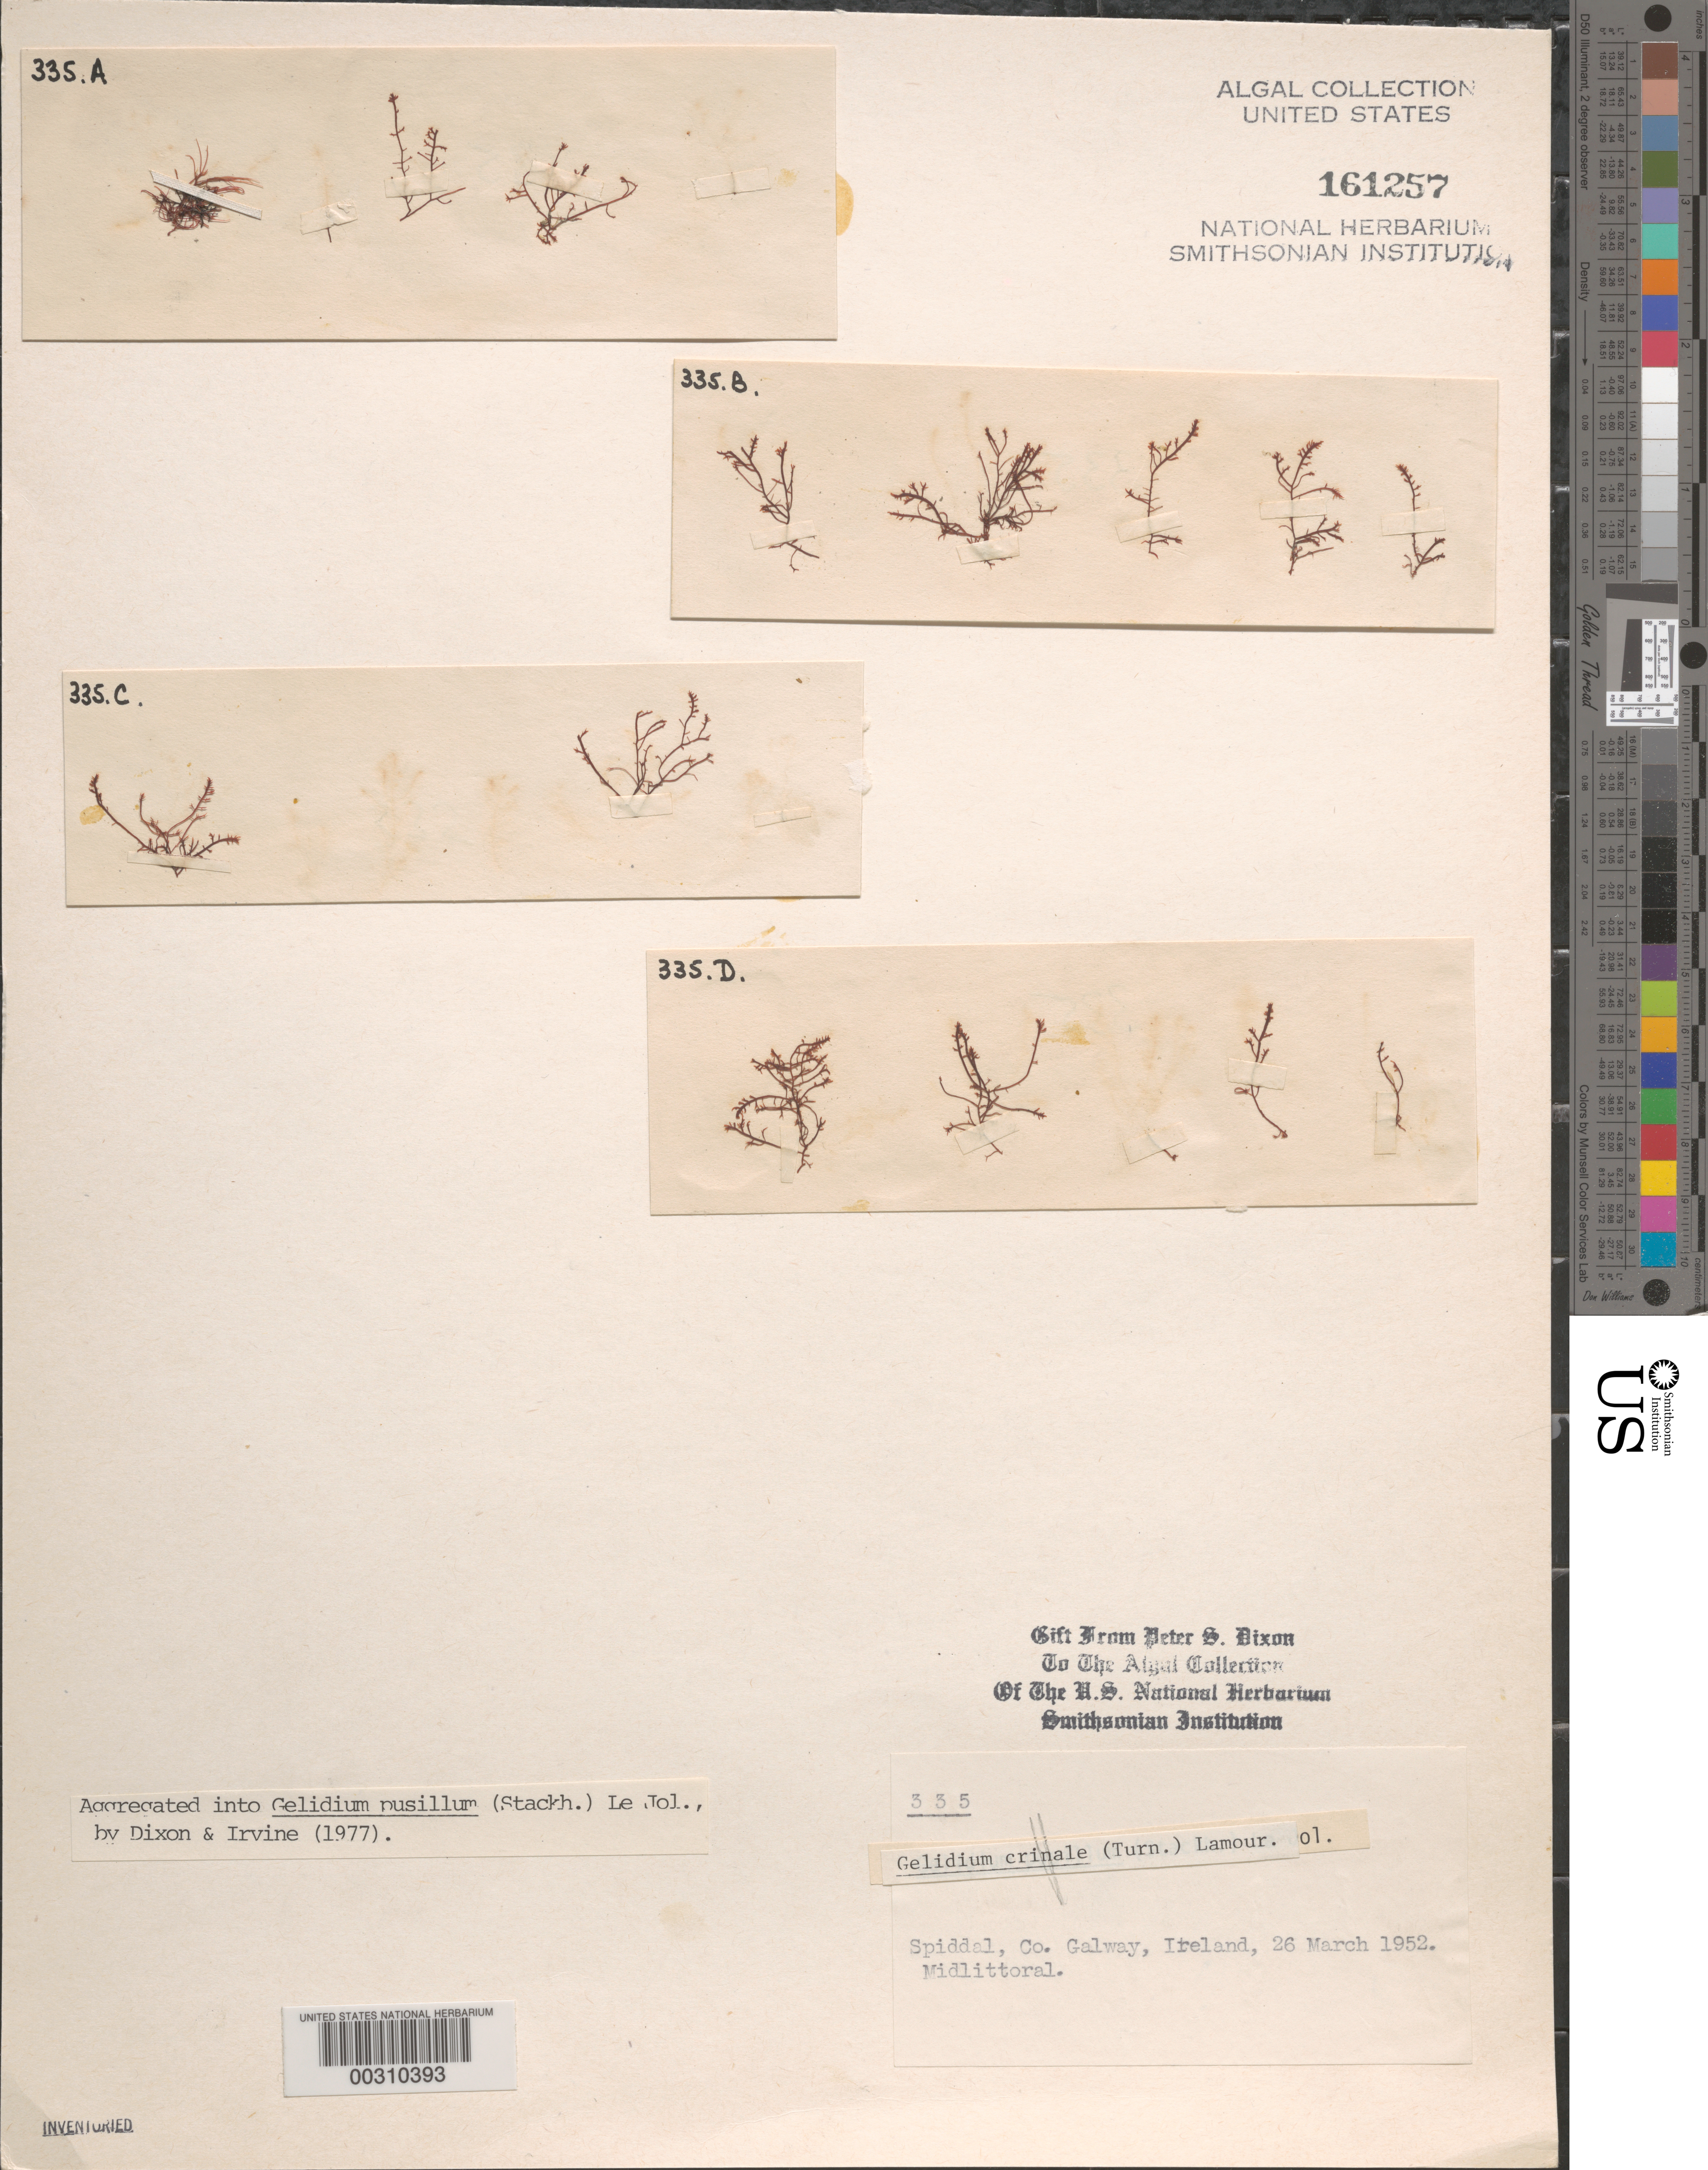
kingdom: Plantae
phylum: Rhodophyta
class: Florideophyceae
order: Gelidiales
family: Gelidiaceae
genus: Gelidium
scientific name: Gelidium pusillum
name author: (Stackh.) Le Jol.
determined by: Dixon, P. S.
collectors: P. S. Dixon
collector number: PSD 335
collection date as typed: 26 Mar 1952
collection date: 1952-03-26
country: Ireland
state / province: Connaught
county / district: Galway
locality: Spiddal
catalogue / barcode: US 161257